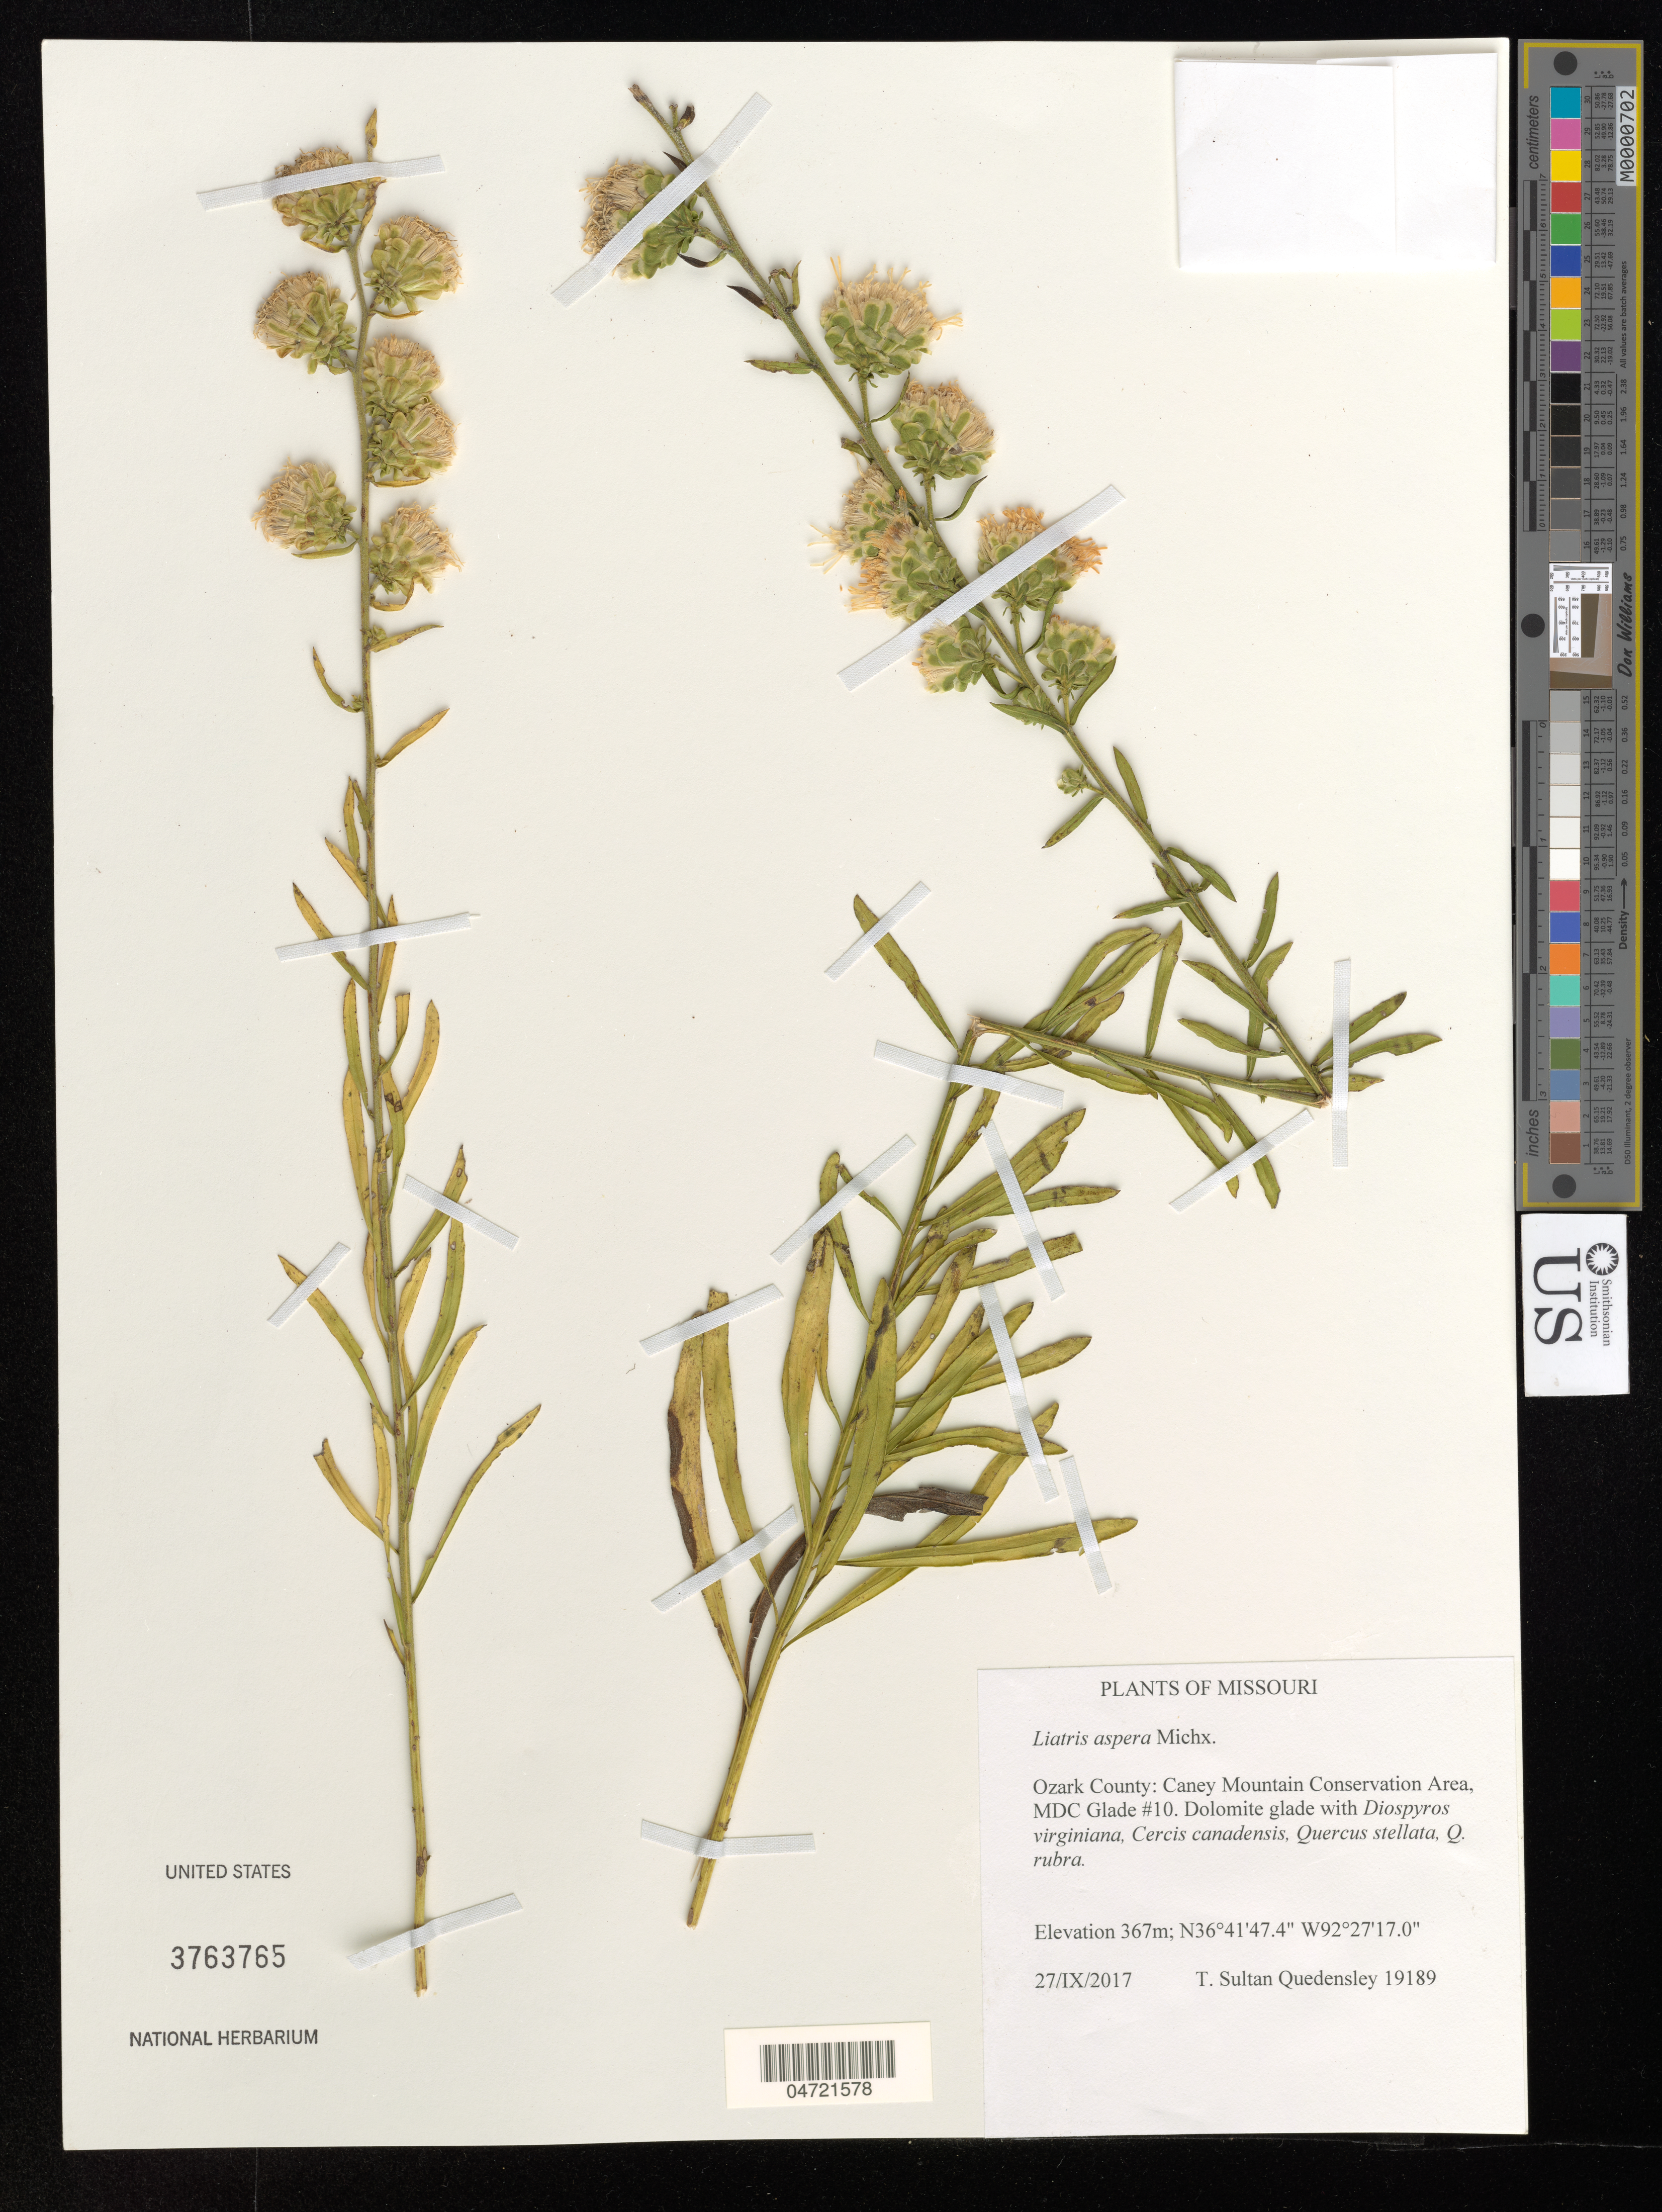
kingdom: Plantae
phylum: Tracheophyta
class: Magnoliopsida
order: Asterales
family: Asteraceae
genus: Liatris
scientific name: Liatris aspera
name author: Michx.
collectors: T. S. Quedensley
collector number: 19189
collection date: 2017-09-27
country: United States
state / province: Missouri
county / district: Ozark County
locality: Caney Mountain Conservation Area, MDC Clade #10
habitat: Dolomite glade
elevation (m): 367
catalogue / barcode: US 3763765